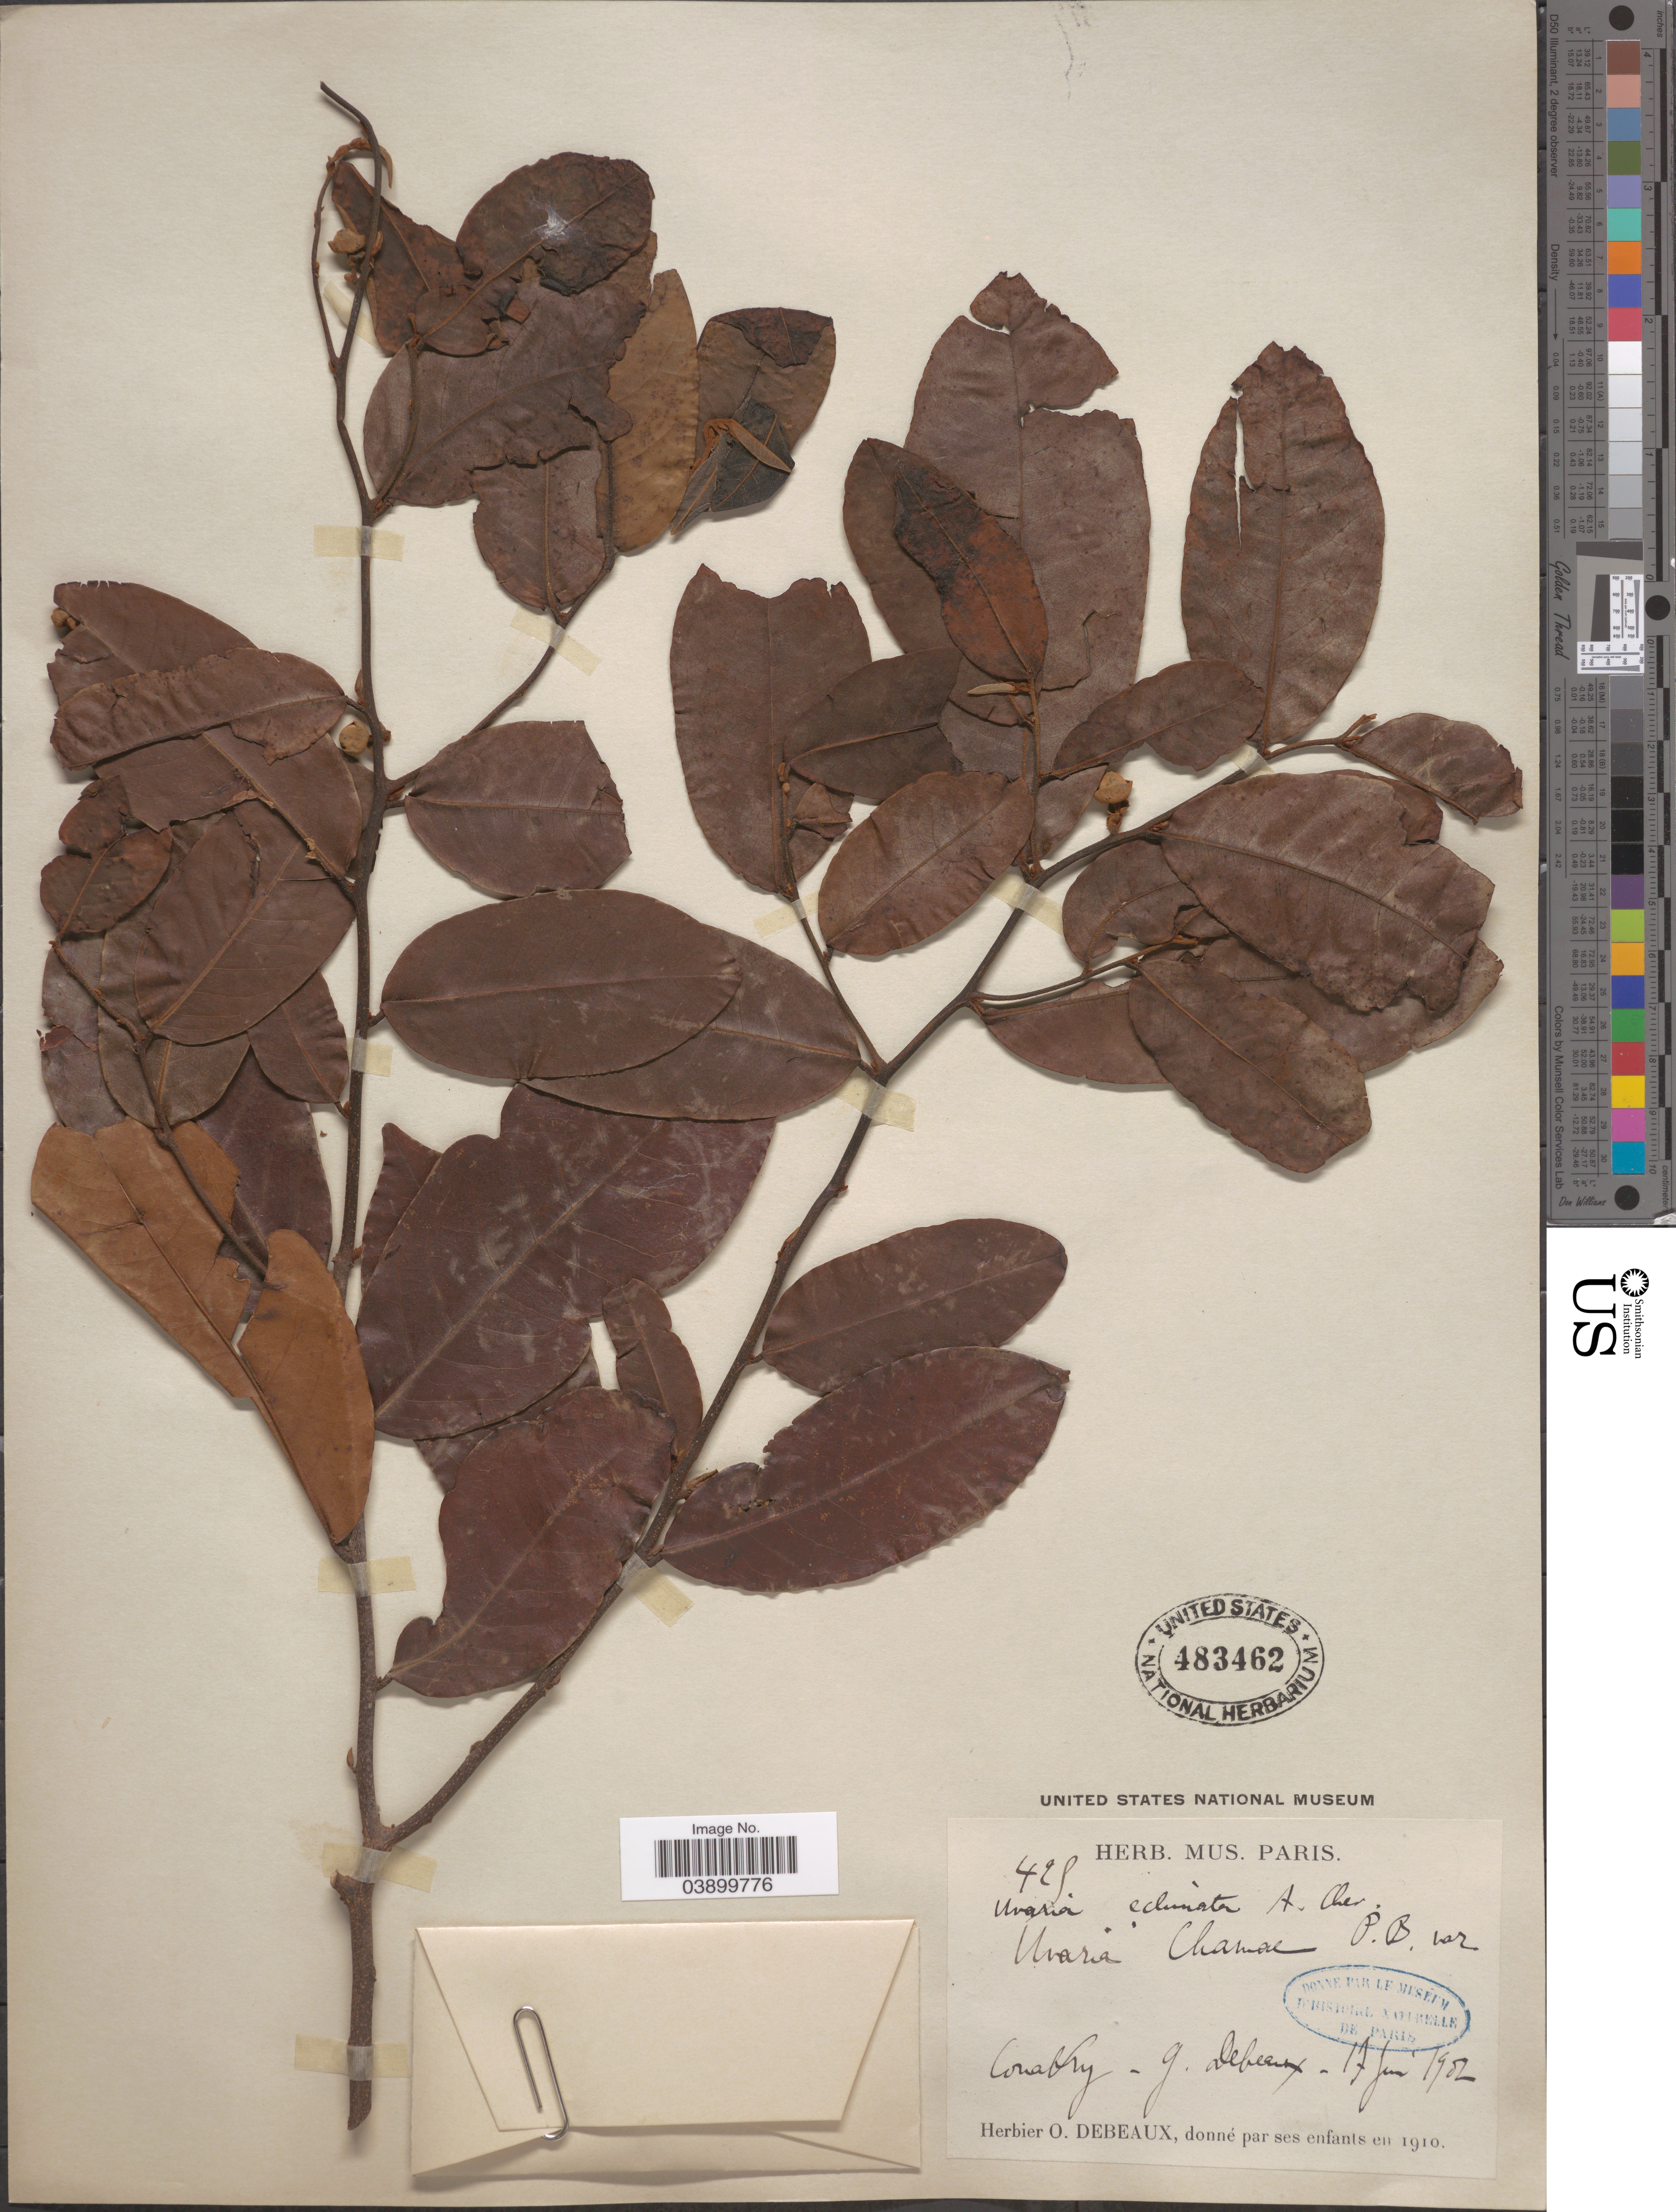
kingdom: Plantae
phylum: Tracheophyta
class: Magnoliopsida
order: Magnoliales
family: Annonaceae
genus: Uvaria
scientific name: Uvaria echinata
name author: A. Chev.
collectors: ex herb. O. Debeaux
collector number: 429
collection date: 1902-06-17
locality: Conavry [interpreted] - g.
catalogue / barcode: US 483462